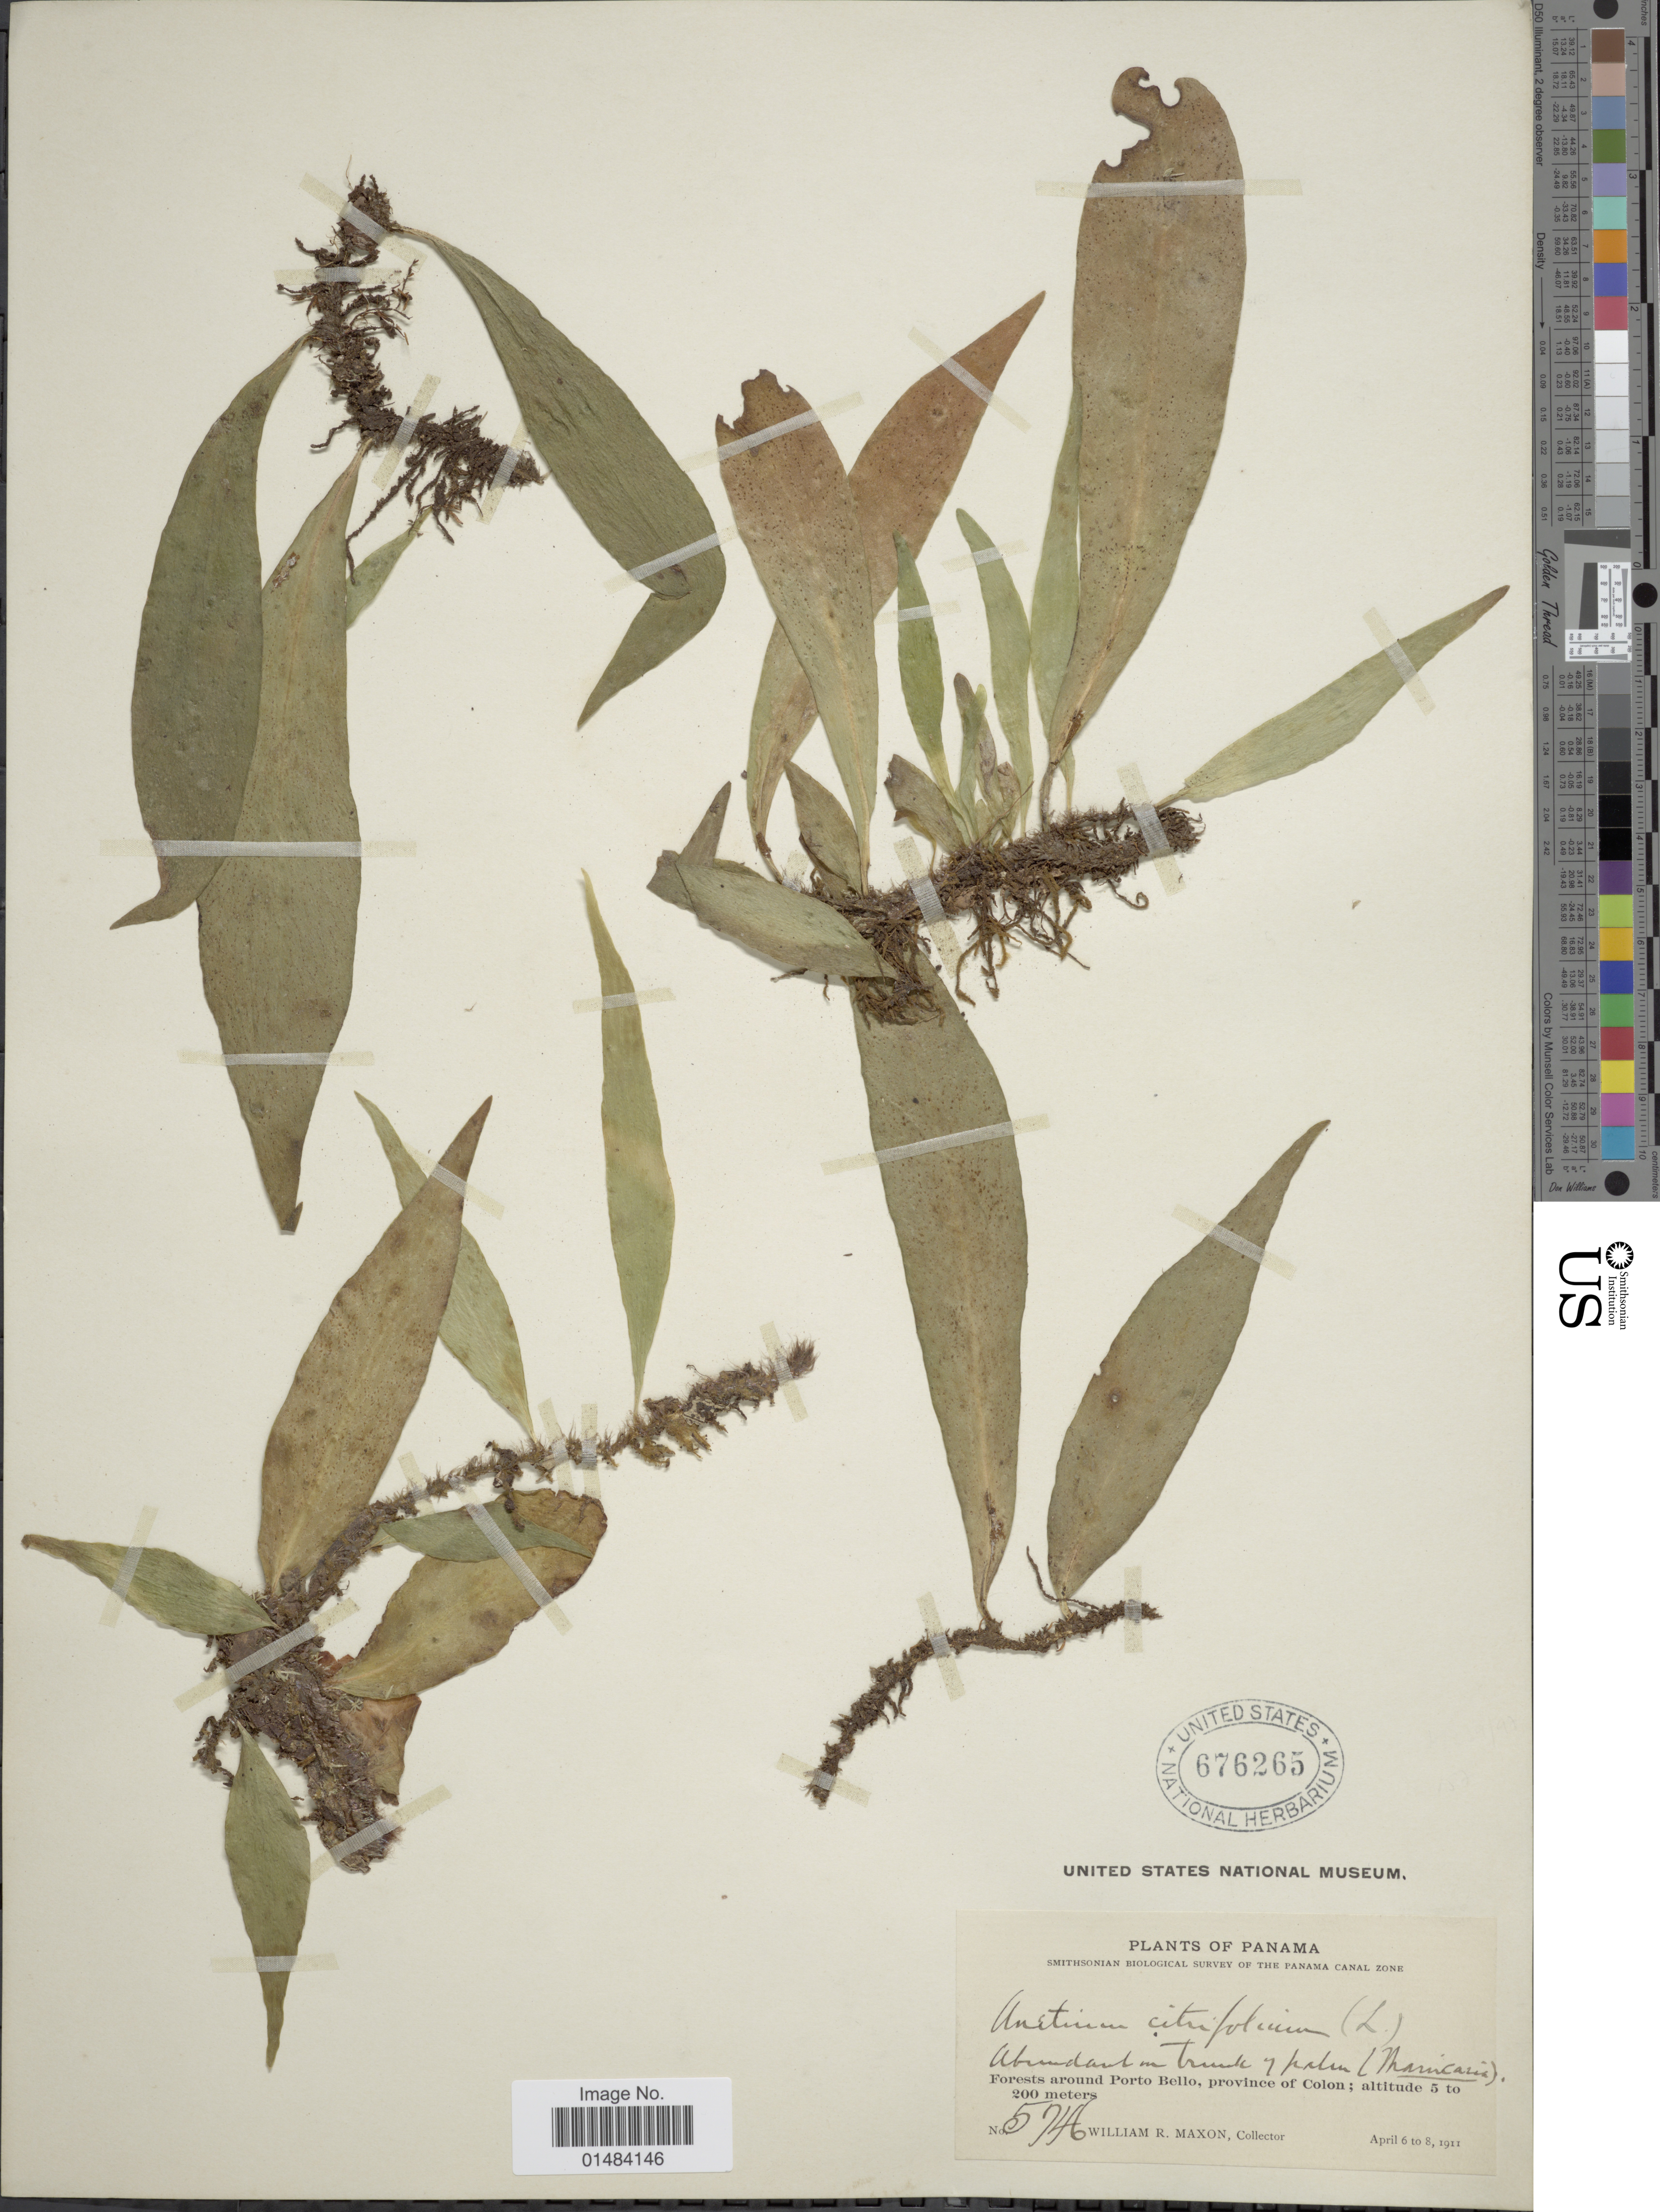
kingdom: Plantae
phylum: Tracheophyta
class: Polypodiopsida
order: Polypodiales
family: Pteridaceae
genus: Anetium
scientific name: Anetium citrifolium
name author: (L.) Splitg.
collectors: W. R. Maxon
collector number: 5746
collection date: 1911-04-06/1911-04-08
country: Panama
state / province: Colón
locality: Panama, Canal Zone, forests around Porto Bello, province of Colon.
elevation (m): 5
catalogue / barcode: US 676265